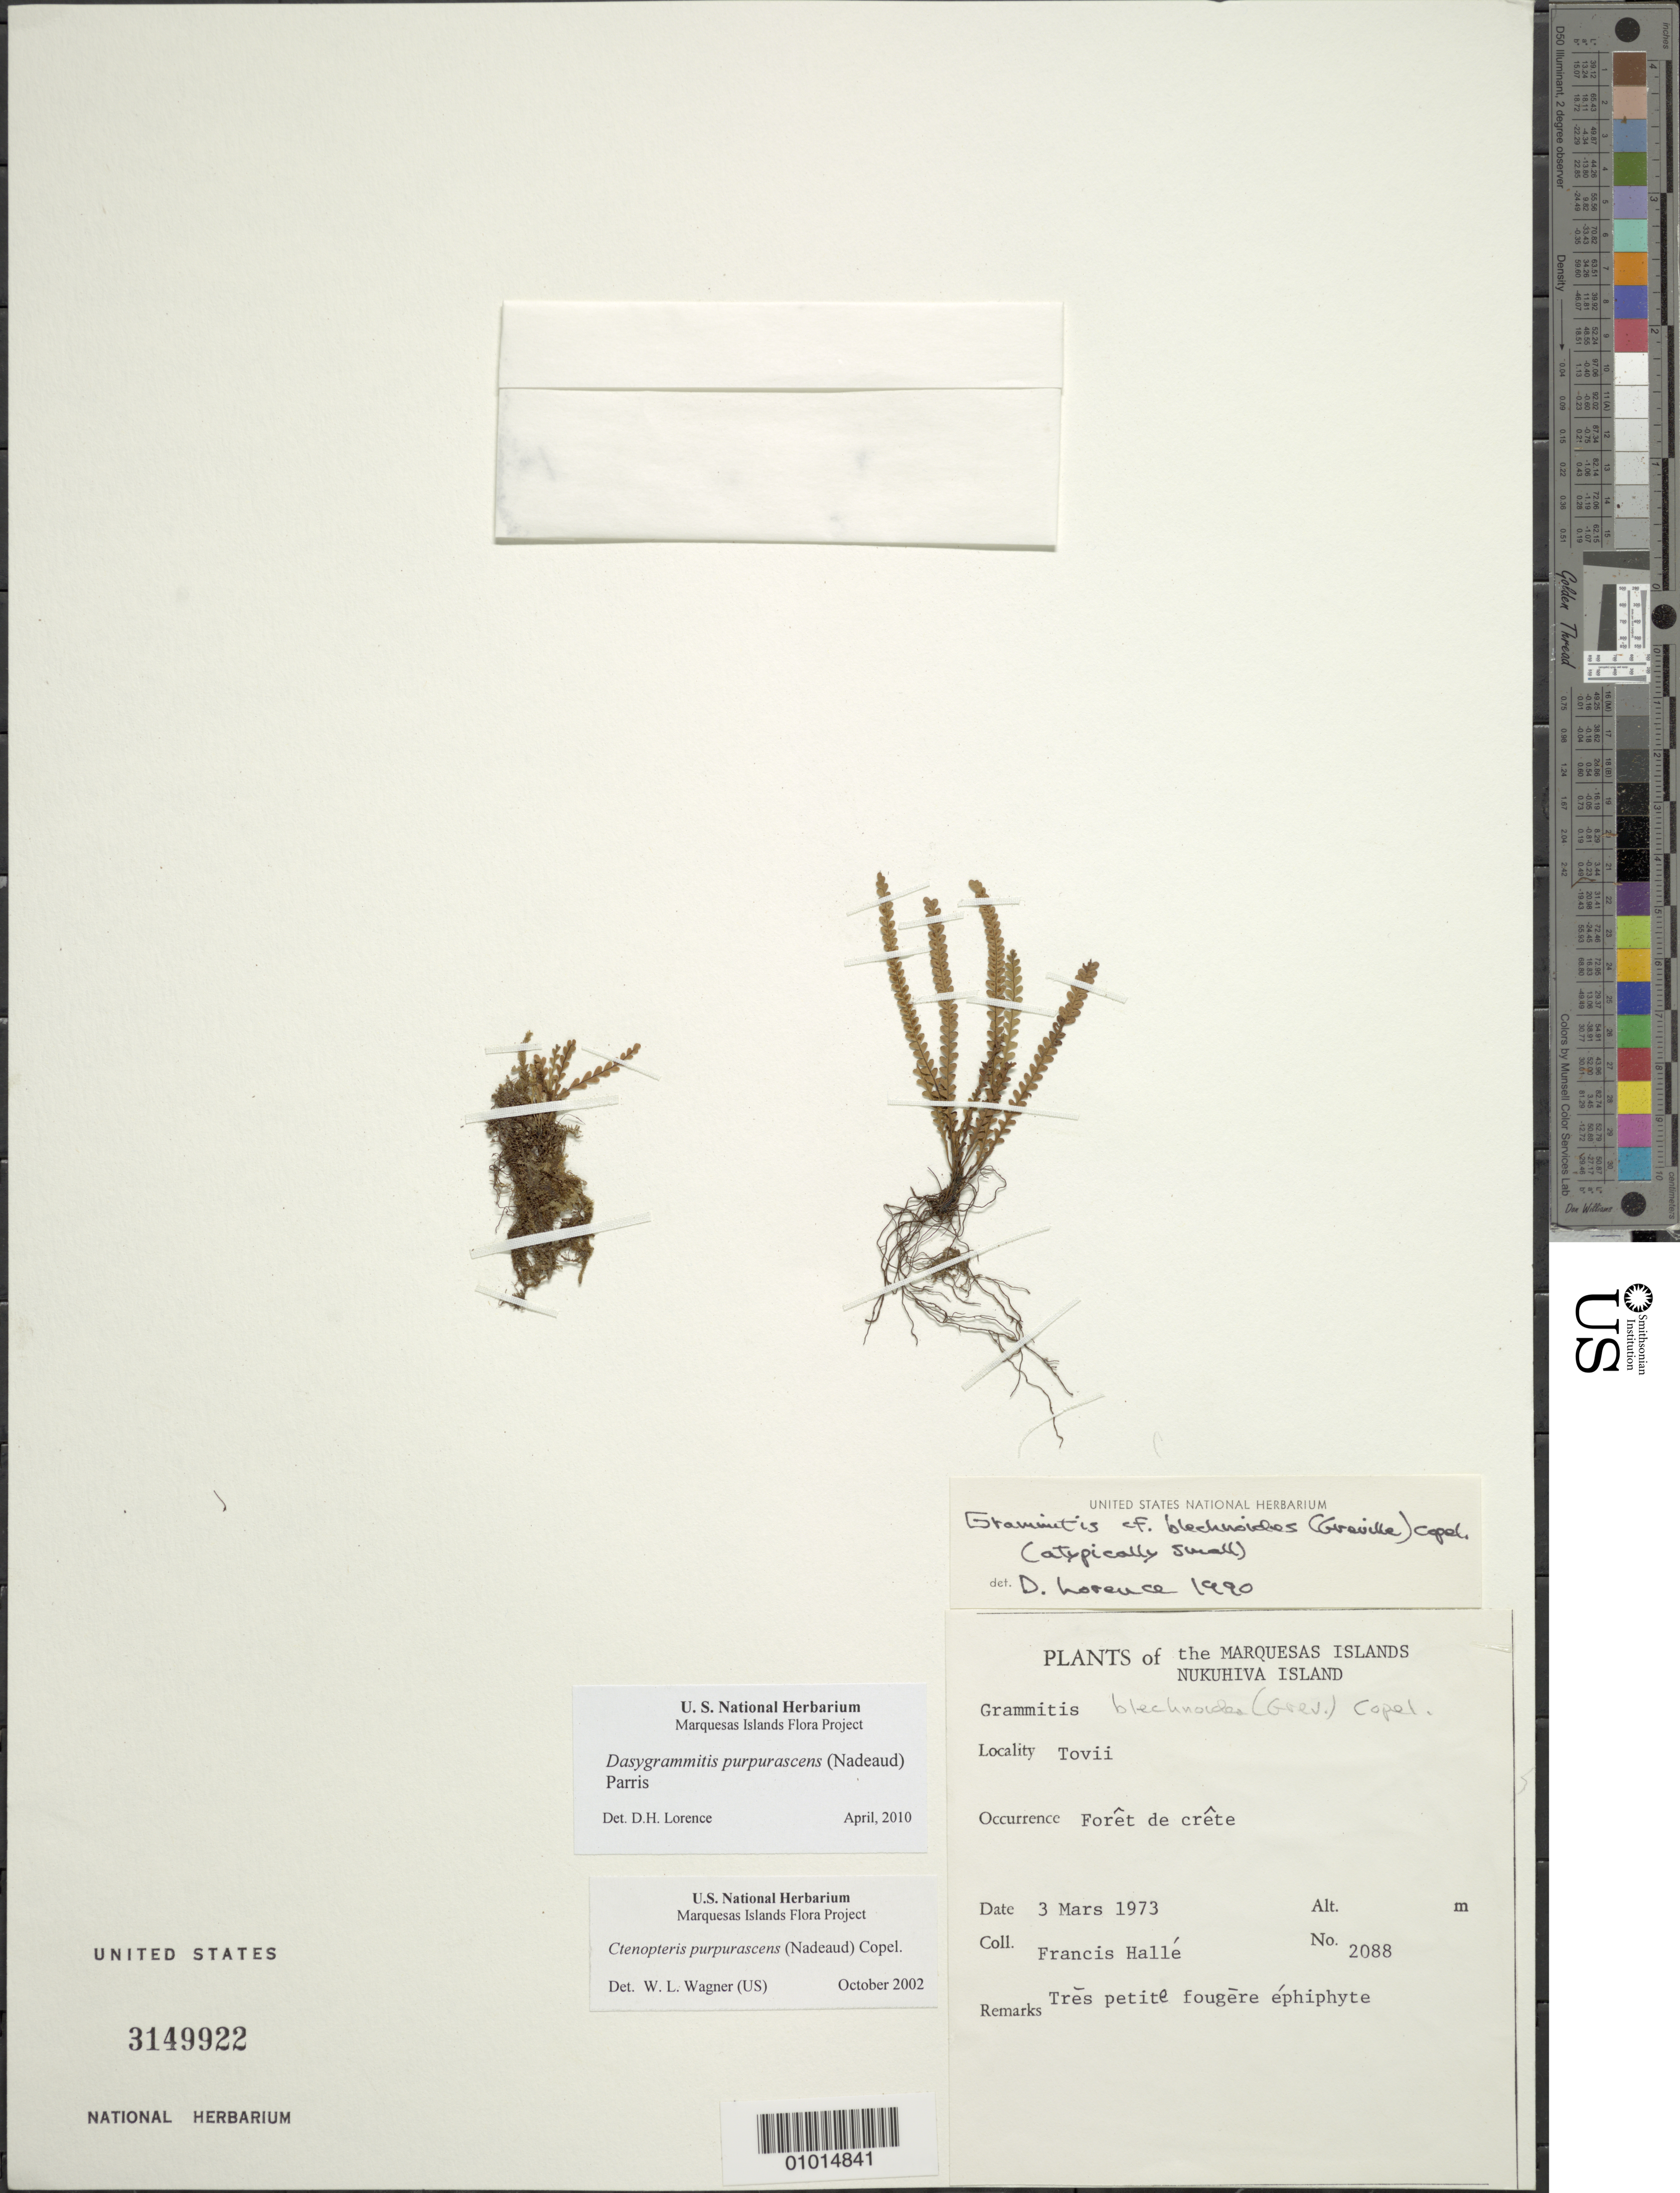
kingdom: Plantae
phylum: Tracheophyta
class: Polypodiopsida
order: Polypodiales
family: Polypodiaceae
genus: Dasygrammitis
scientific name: Dasygrammitis purpurascens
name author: (Nadeaud) Parris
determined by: Lorence, David H., (PTBG), National Tropical Botanical Garden (UNITED STATES)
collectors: F. Hallé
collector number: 2088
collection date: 1973-03-03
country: French Polynesia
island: Nuku Hiva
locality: Toovii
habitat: Forêt de crête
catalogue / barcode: US 3149922